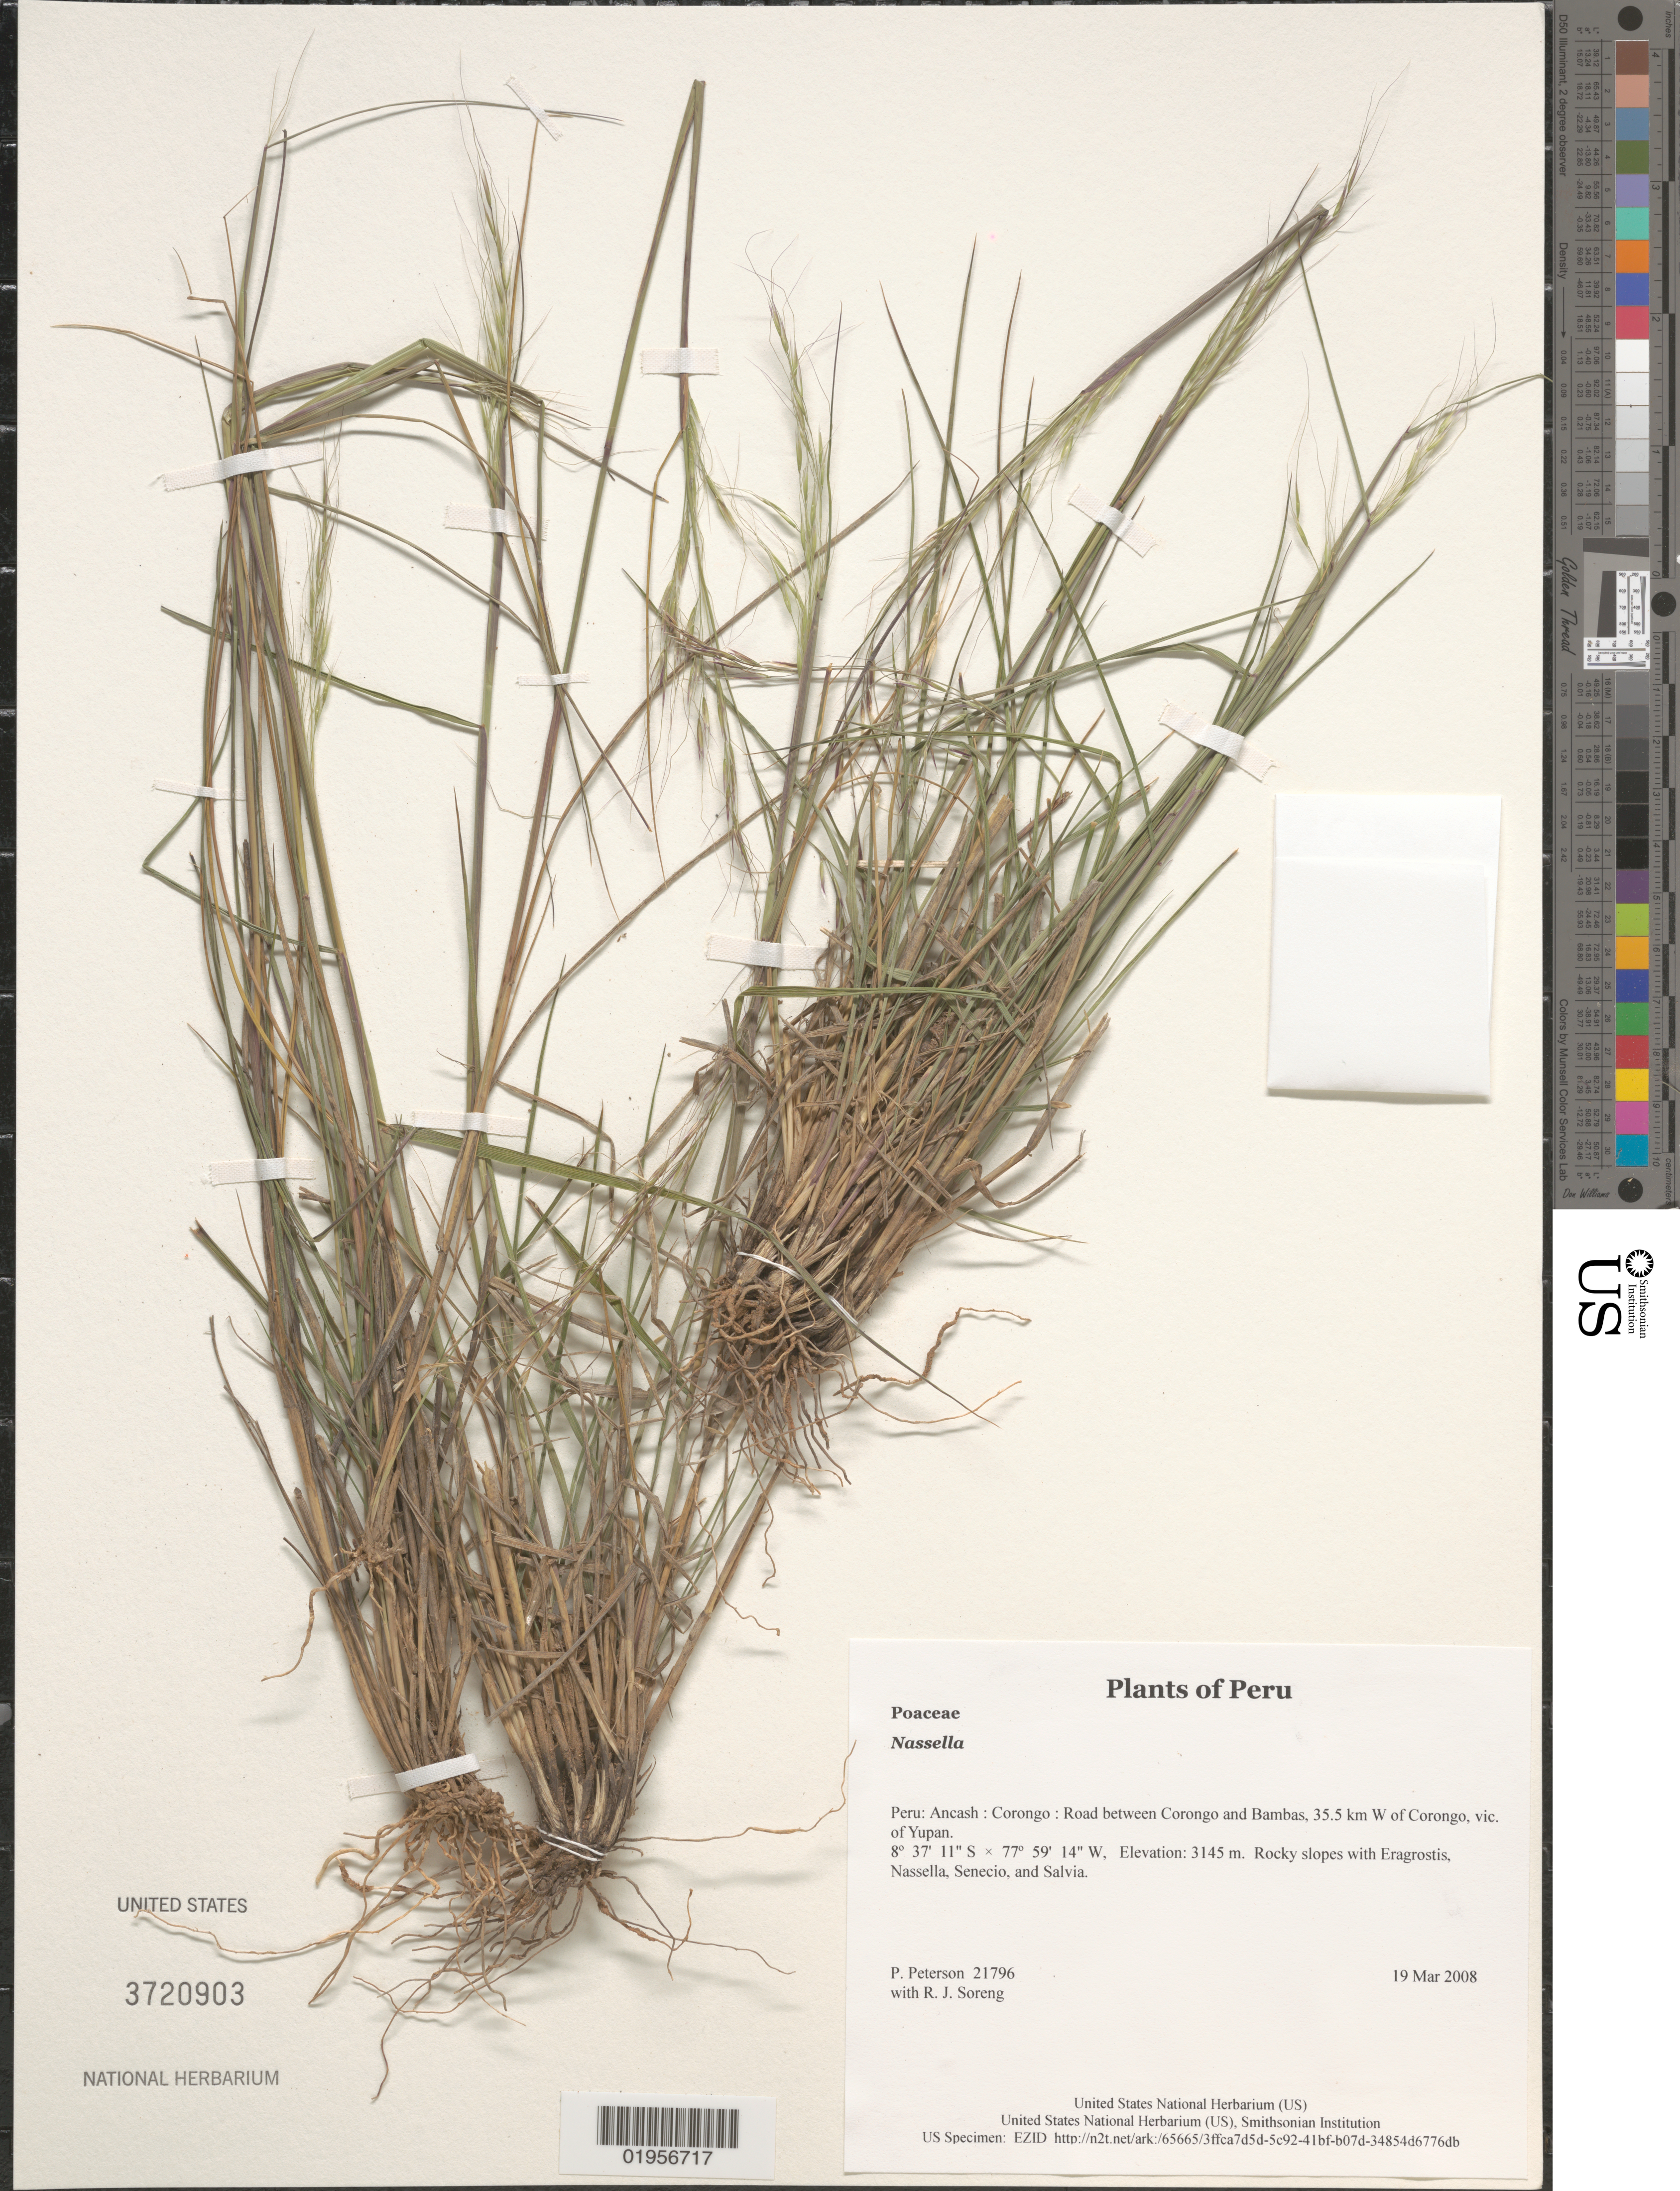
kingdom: Plantae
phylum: Tracheophyta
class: Liliopsida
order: Poales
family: Poaceae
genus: Nassella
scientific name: Nassella sp.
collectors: P. M. Peterson & R. J. Soreng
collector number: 21796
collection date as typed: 19 Mar 2008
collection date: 2008-03-19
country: Peru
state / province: Ancash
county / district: Corongo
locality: Road between Corongo and Bambas, 35.5 km W of Corongo, vic. of Yupan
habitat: Rocky slopes with Eragrostis, Nassella, Senecio, and Salvia.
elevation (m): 3145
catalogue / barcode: US 3720903